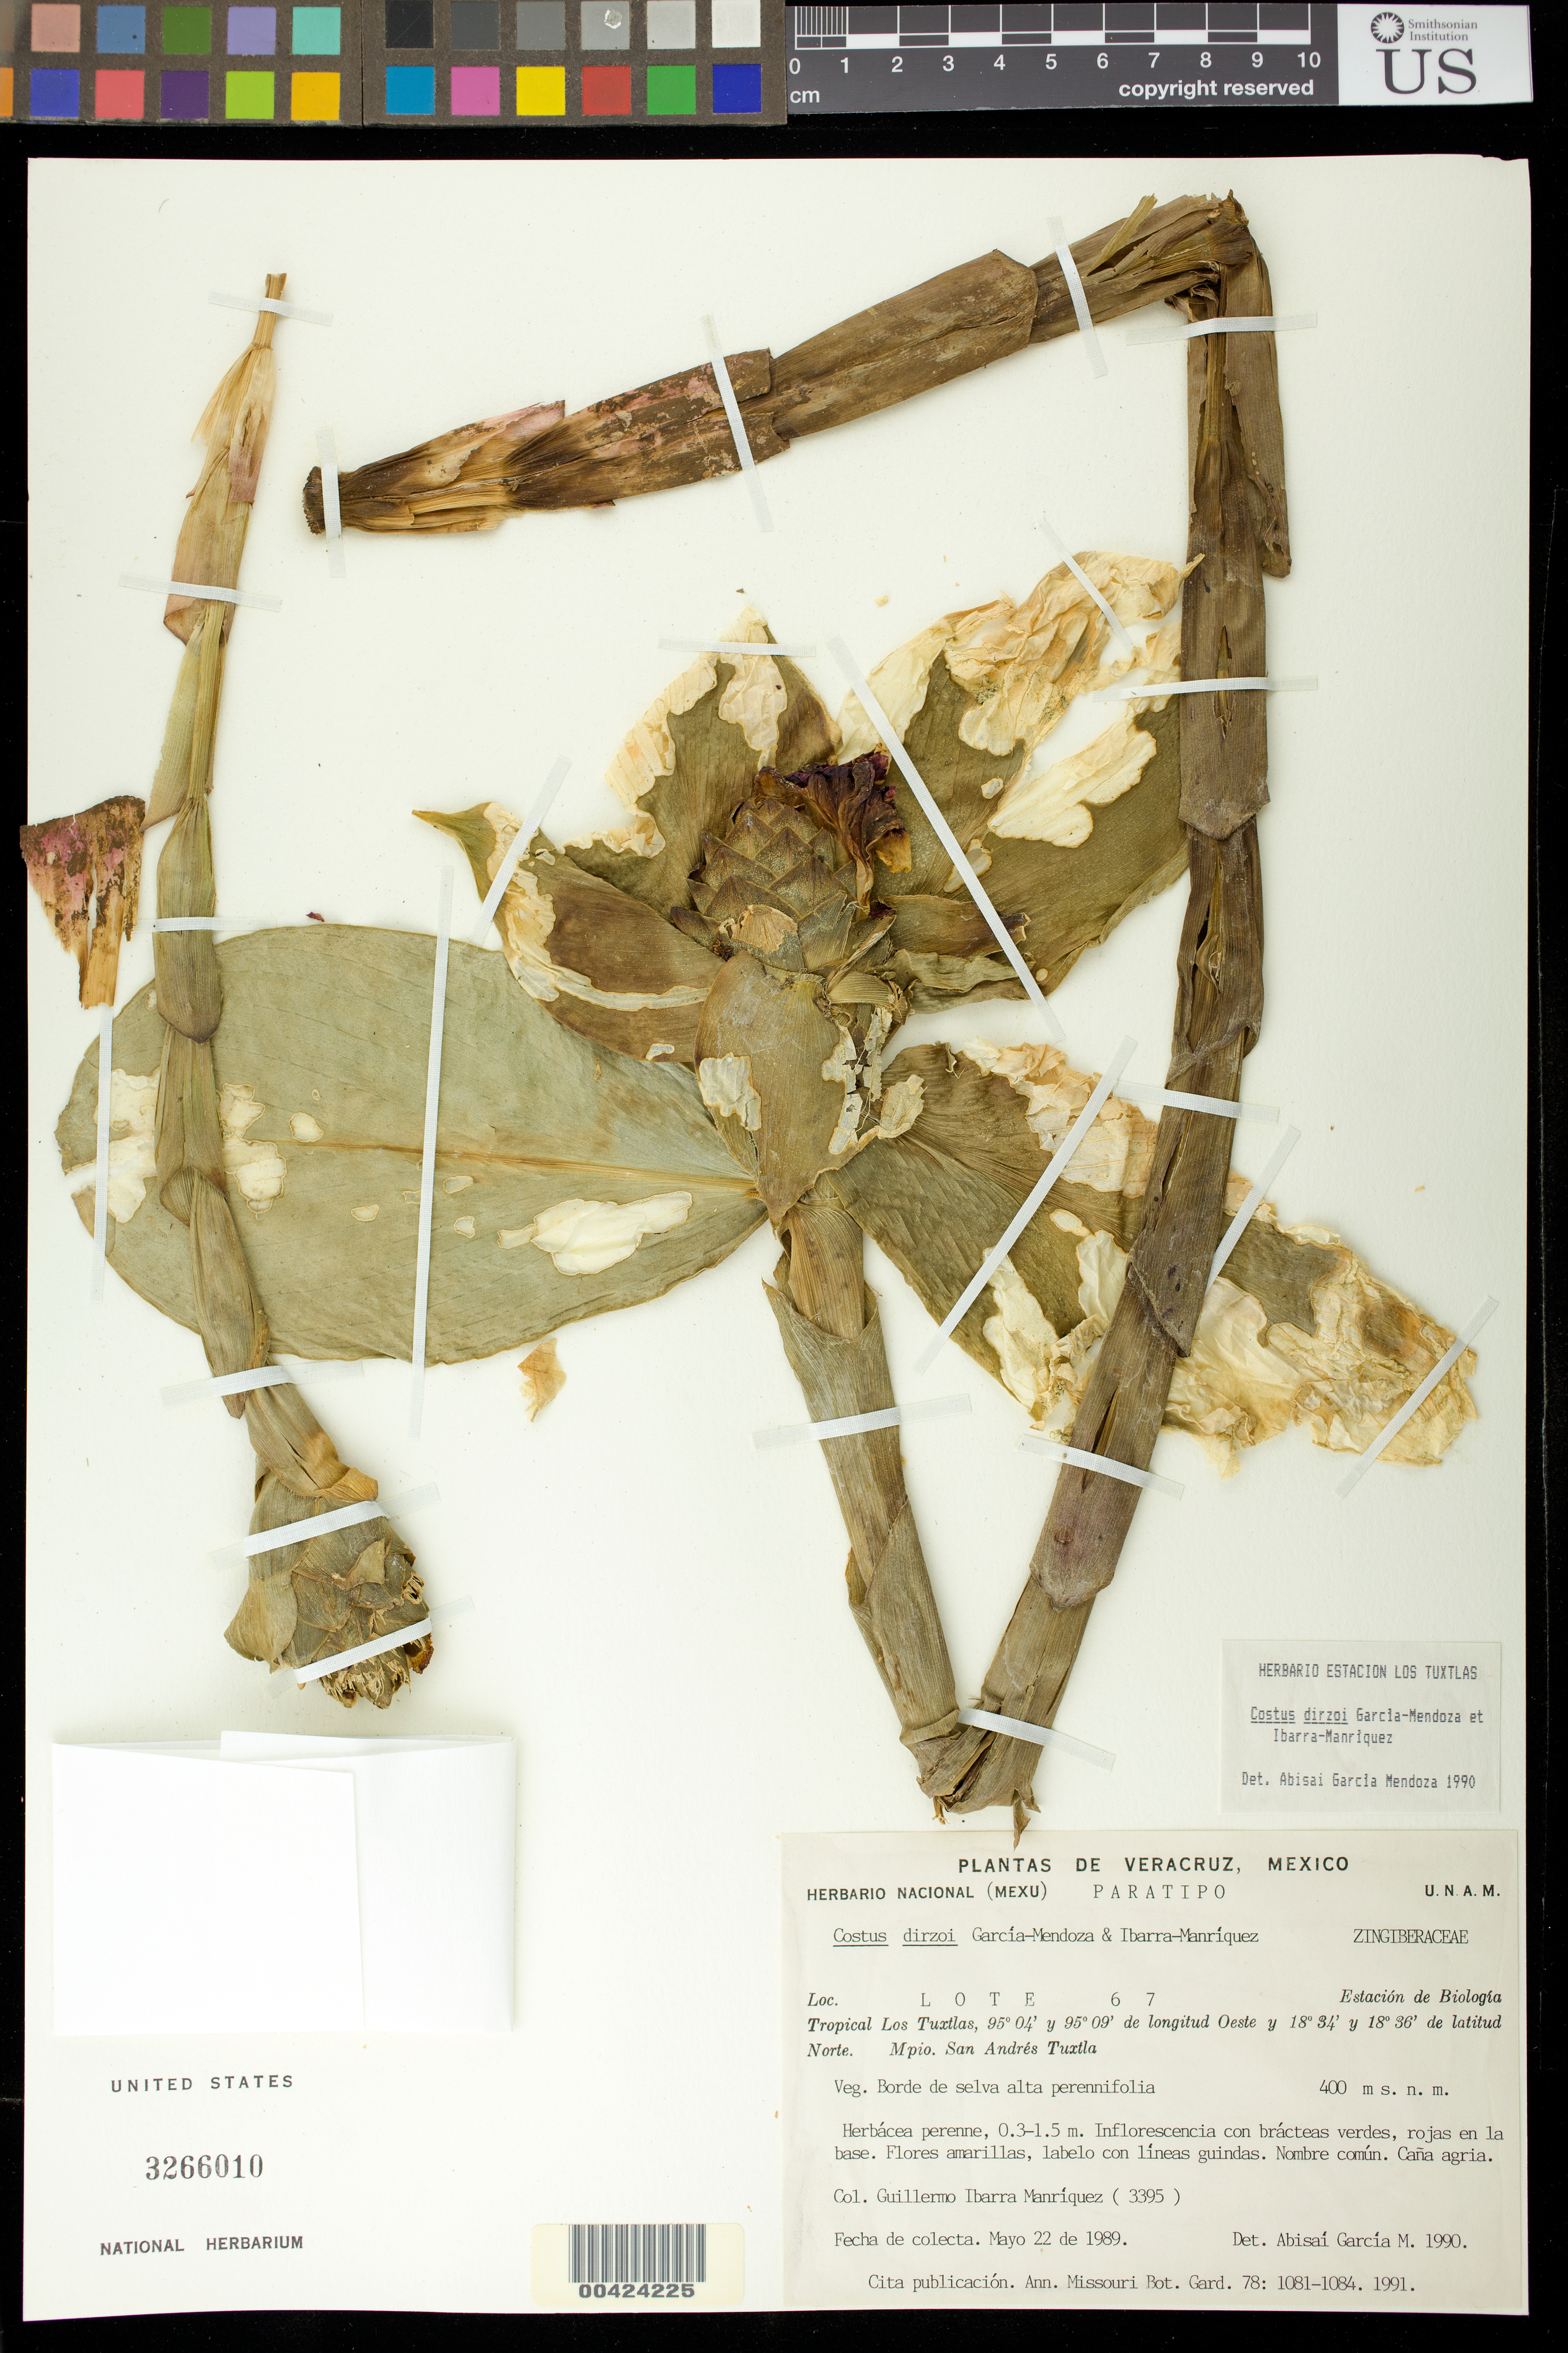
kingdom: Plantae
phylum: Tracheophyta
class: Liliopsida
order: Zingiberales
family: Costaceae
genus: Costus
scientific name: Costus dirzoi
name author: García-Mend. & Ibarra-Manr.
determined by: García-Mendoza, A.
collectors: G. Ibarra M.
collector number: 3395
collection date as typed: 22 May 1989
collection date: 1989-05-22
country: Mexico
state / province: Veracruz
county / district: San Andrés Tuxtla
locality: Estacion de biologia los tuxtkas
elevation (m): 400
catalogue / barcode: US 3266010